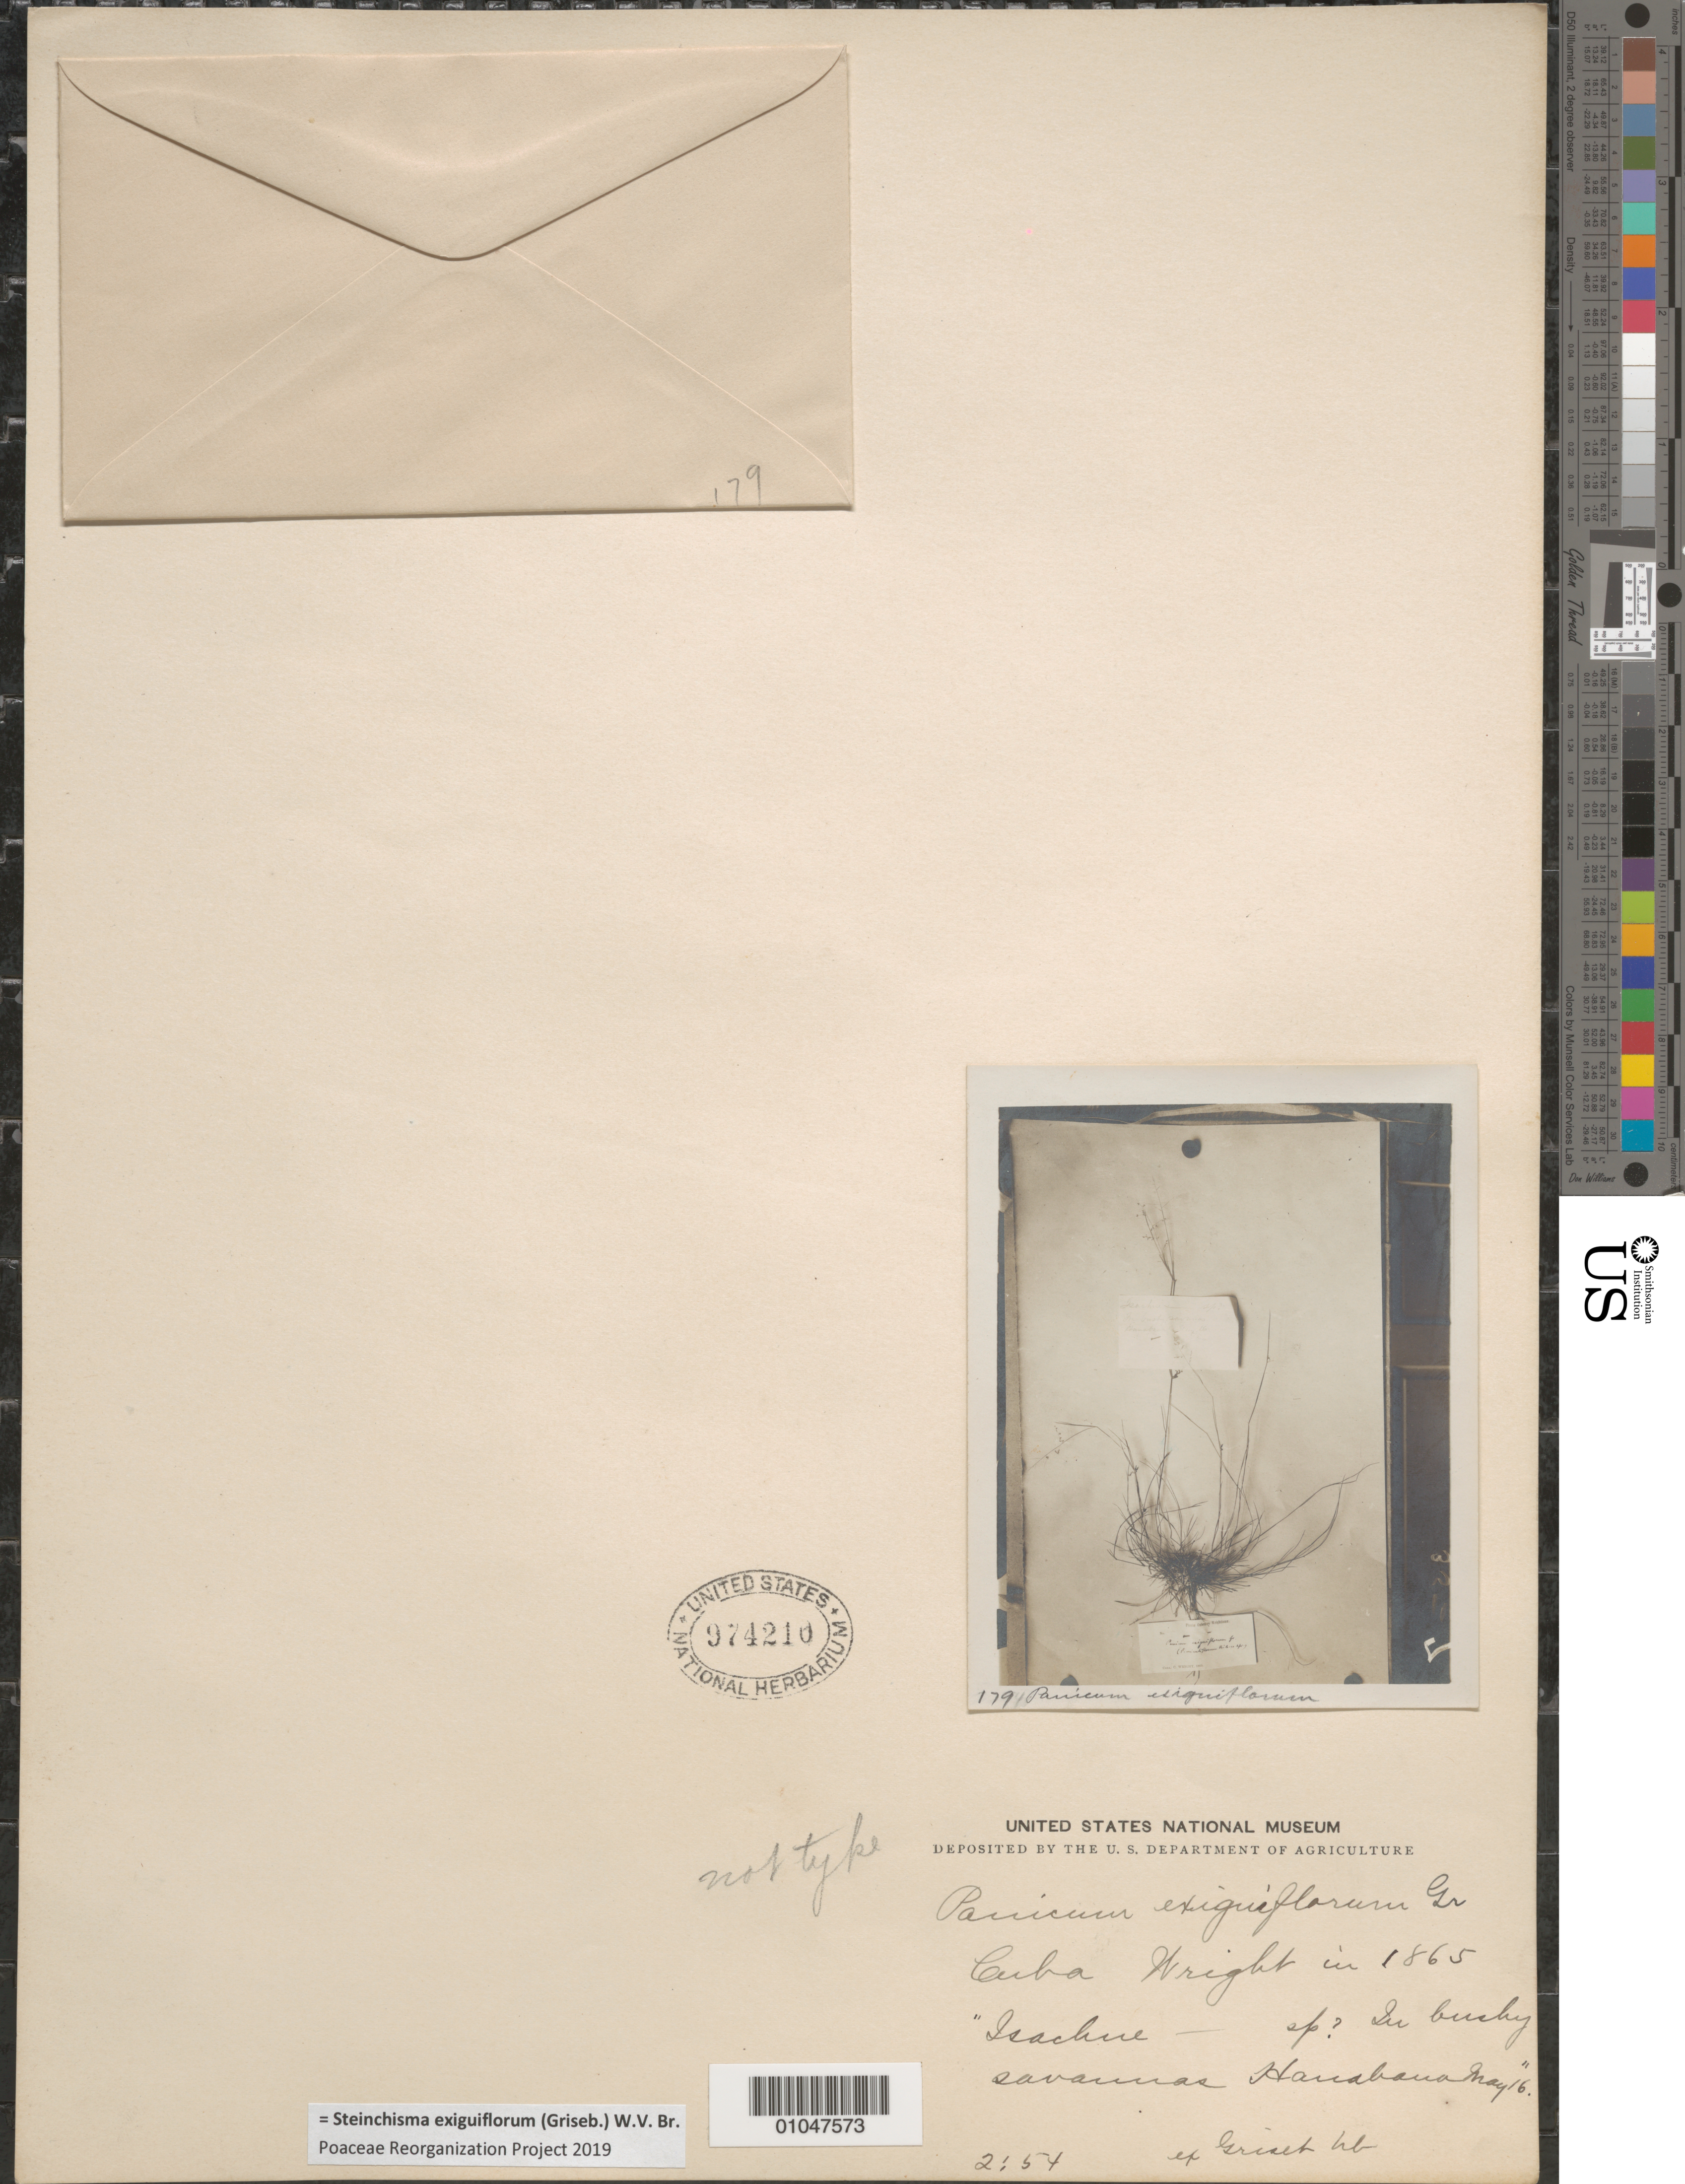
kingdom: Plantae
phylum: Tracheophyta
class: Liliopsida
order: Poales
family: Poaceae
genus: Panicum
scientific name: Panicum exiguiflorum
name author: Griseb.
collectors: C. Wright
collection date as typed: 16 May 1865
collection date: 1865-05-16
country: Cuba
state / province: Matanzas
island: Cuba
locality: Hanabana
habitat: In bushy savanna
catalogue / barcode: US 974210